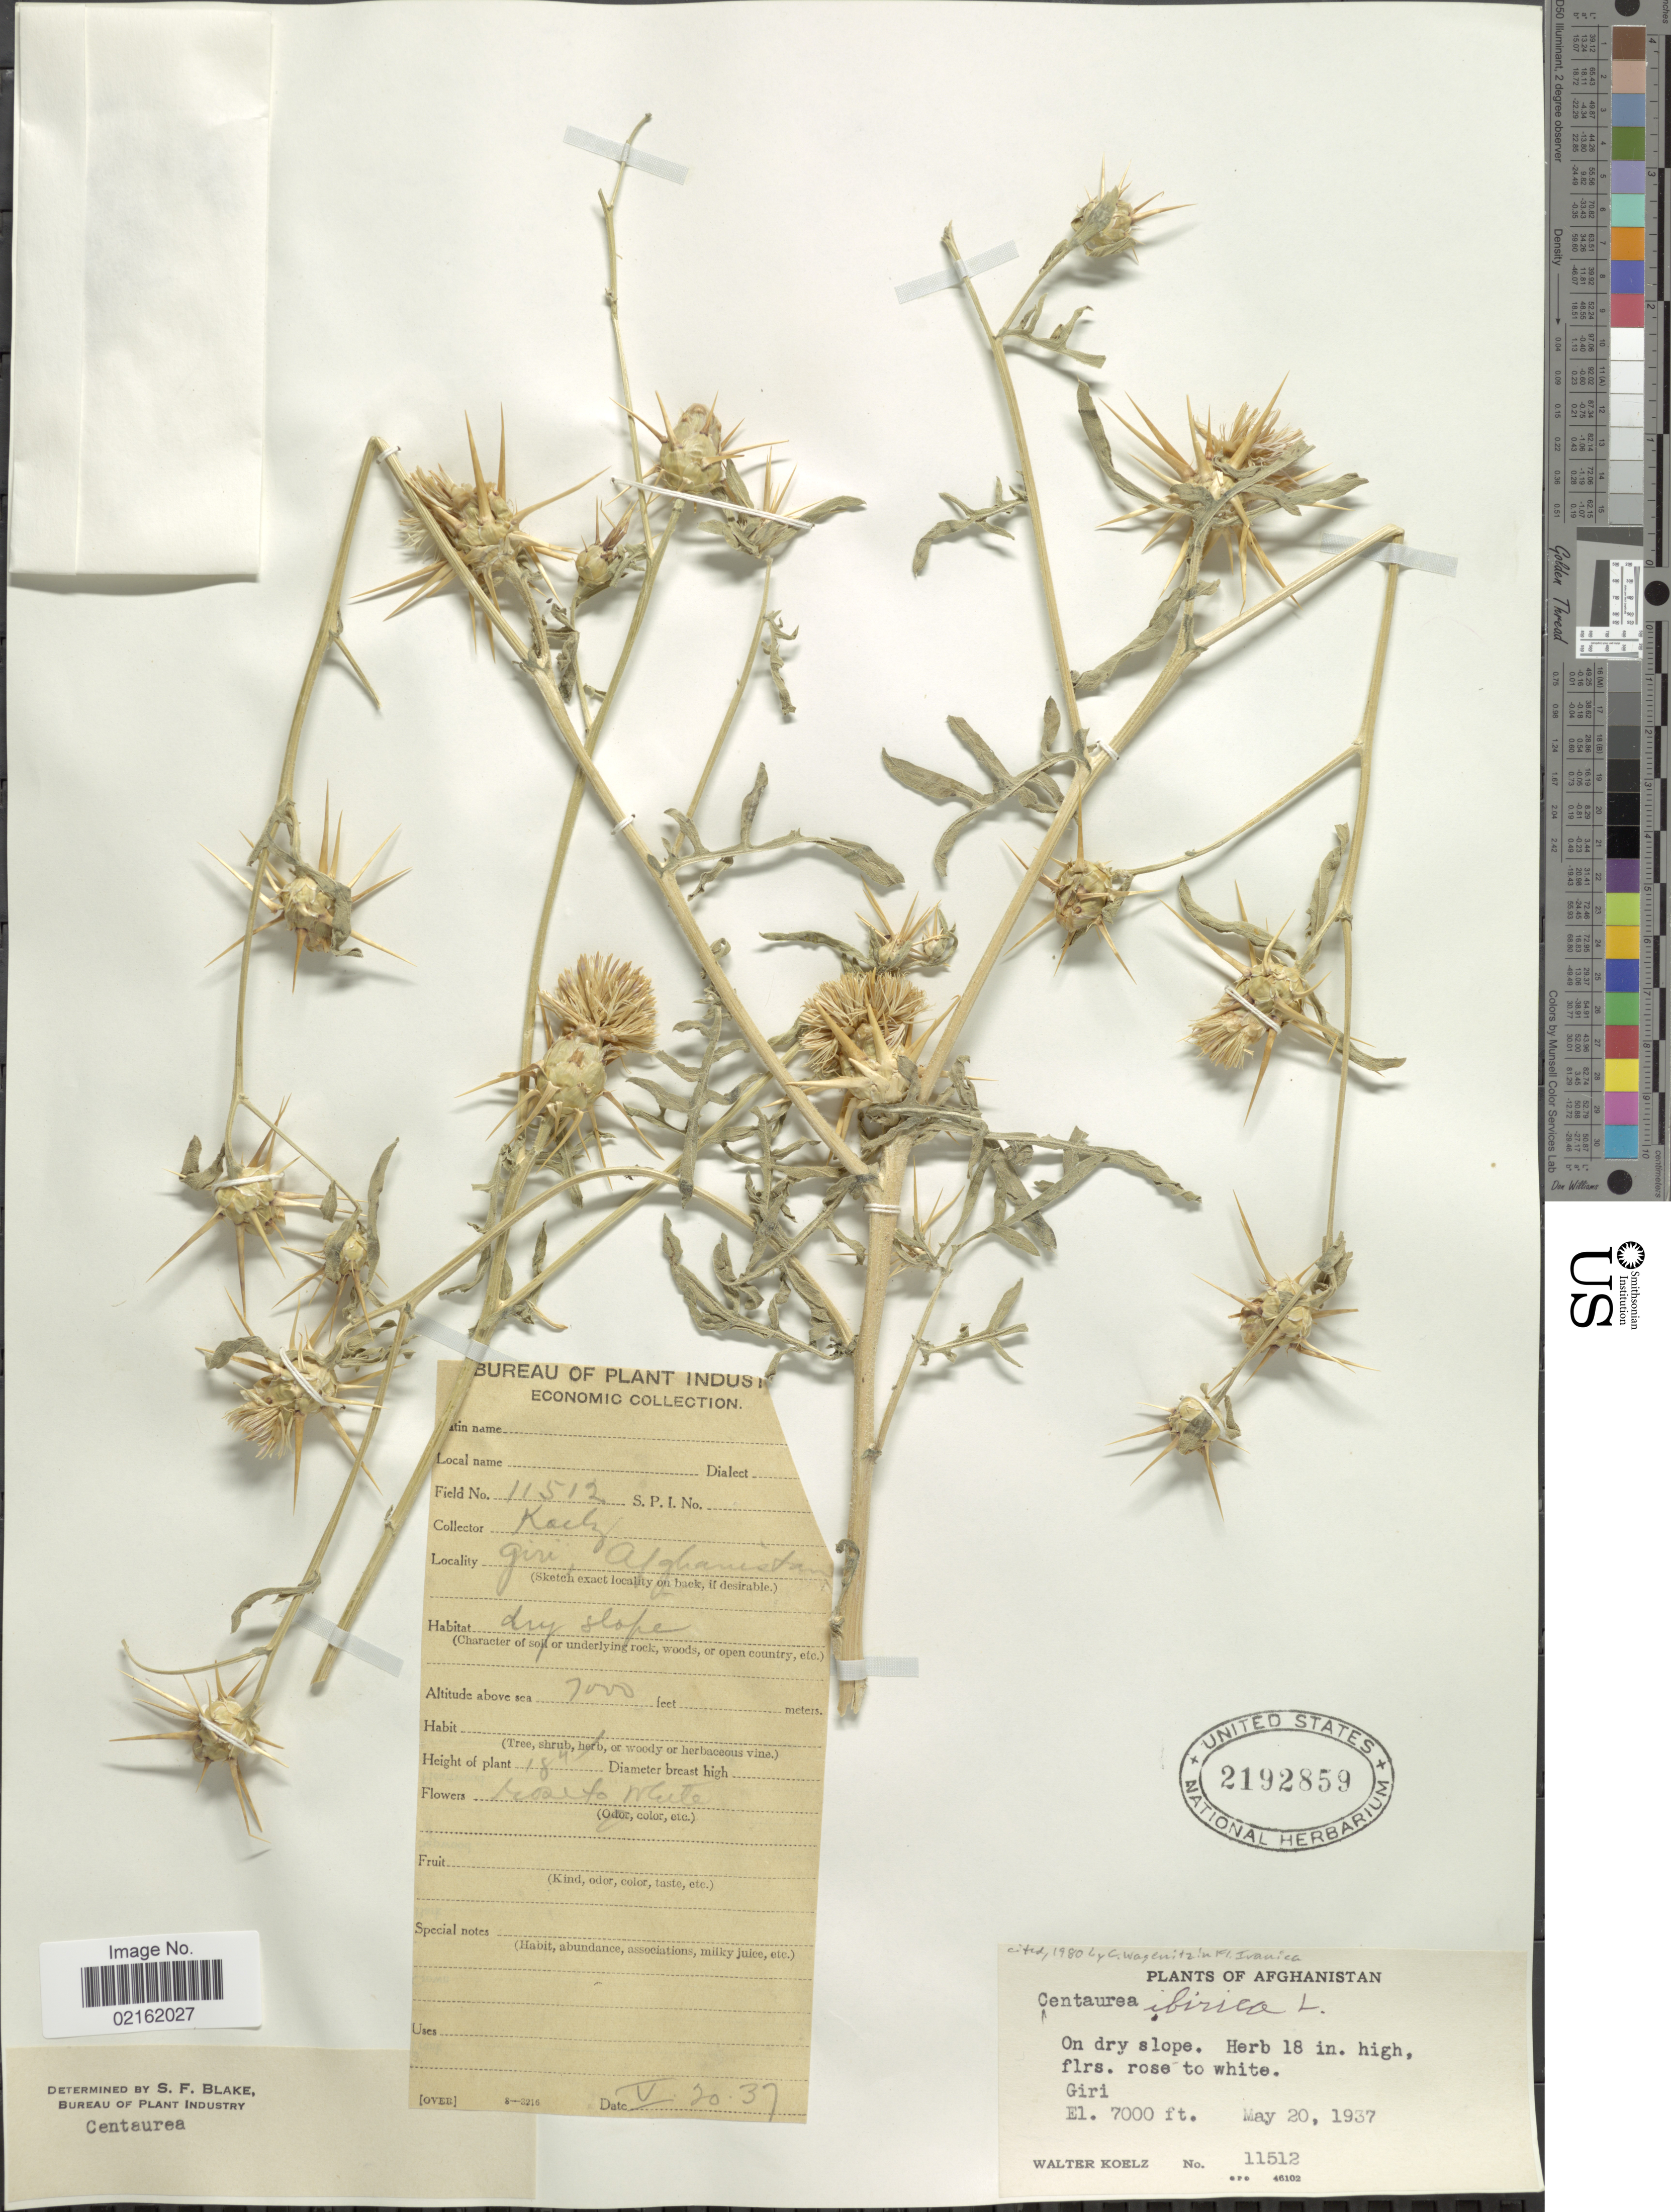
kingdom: Plantae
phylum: Tracheophyta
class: Magnoliopsida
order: Asterales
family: Asteraceae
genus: Centaurea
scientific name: Centaurea iberica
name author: Trevir. ex Spreng.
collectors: W. N. Koelz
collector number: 11512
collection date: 1937-05-20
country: Afghanistan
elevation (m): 2134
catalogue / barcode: US 2192859